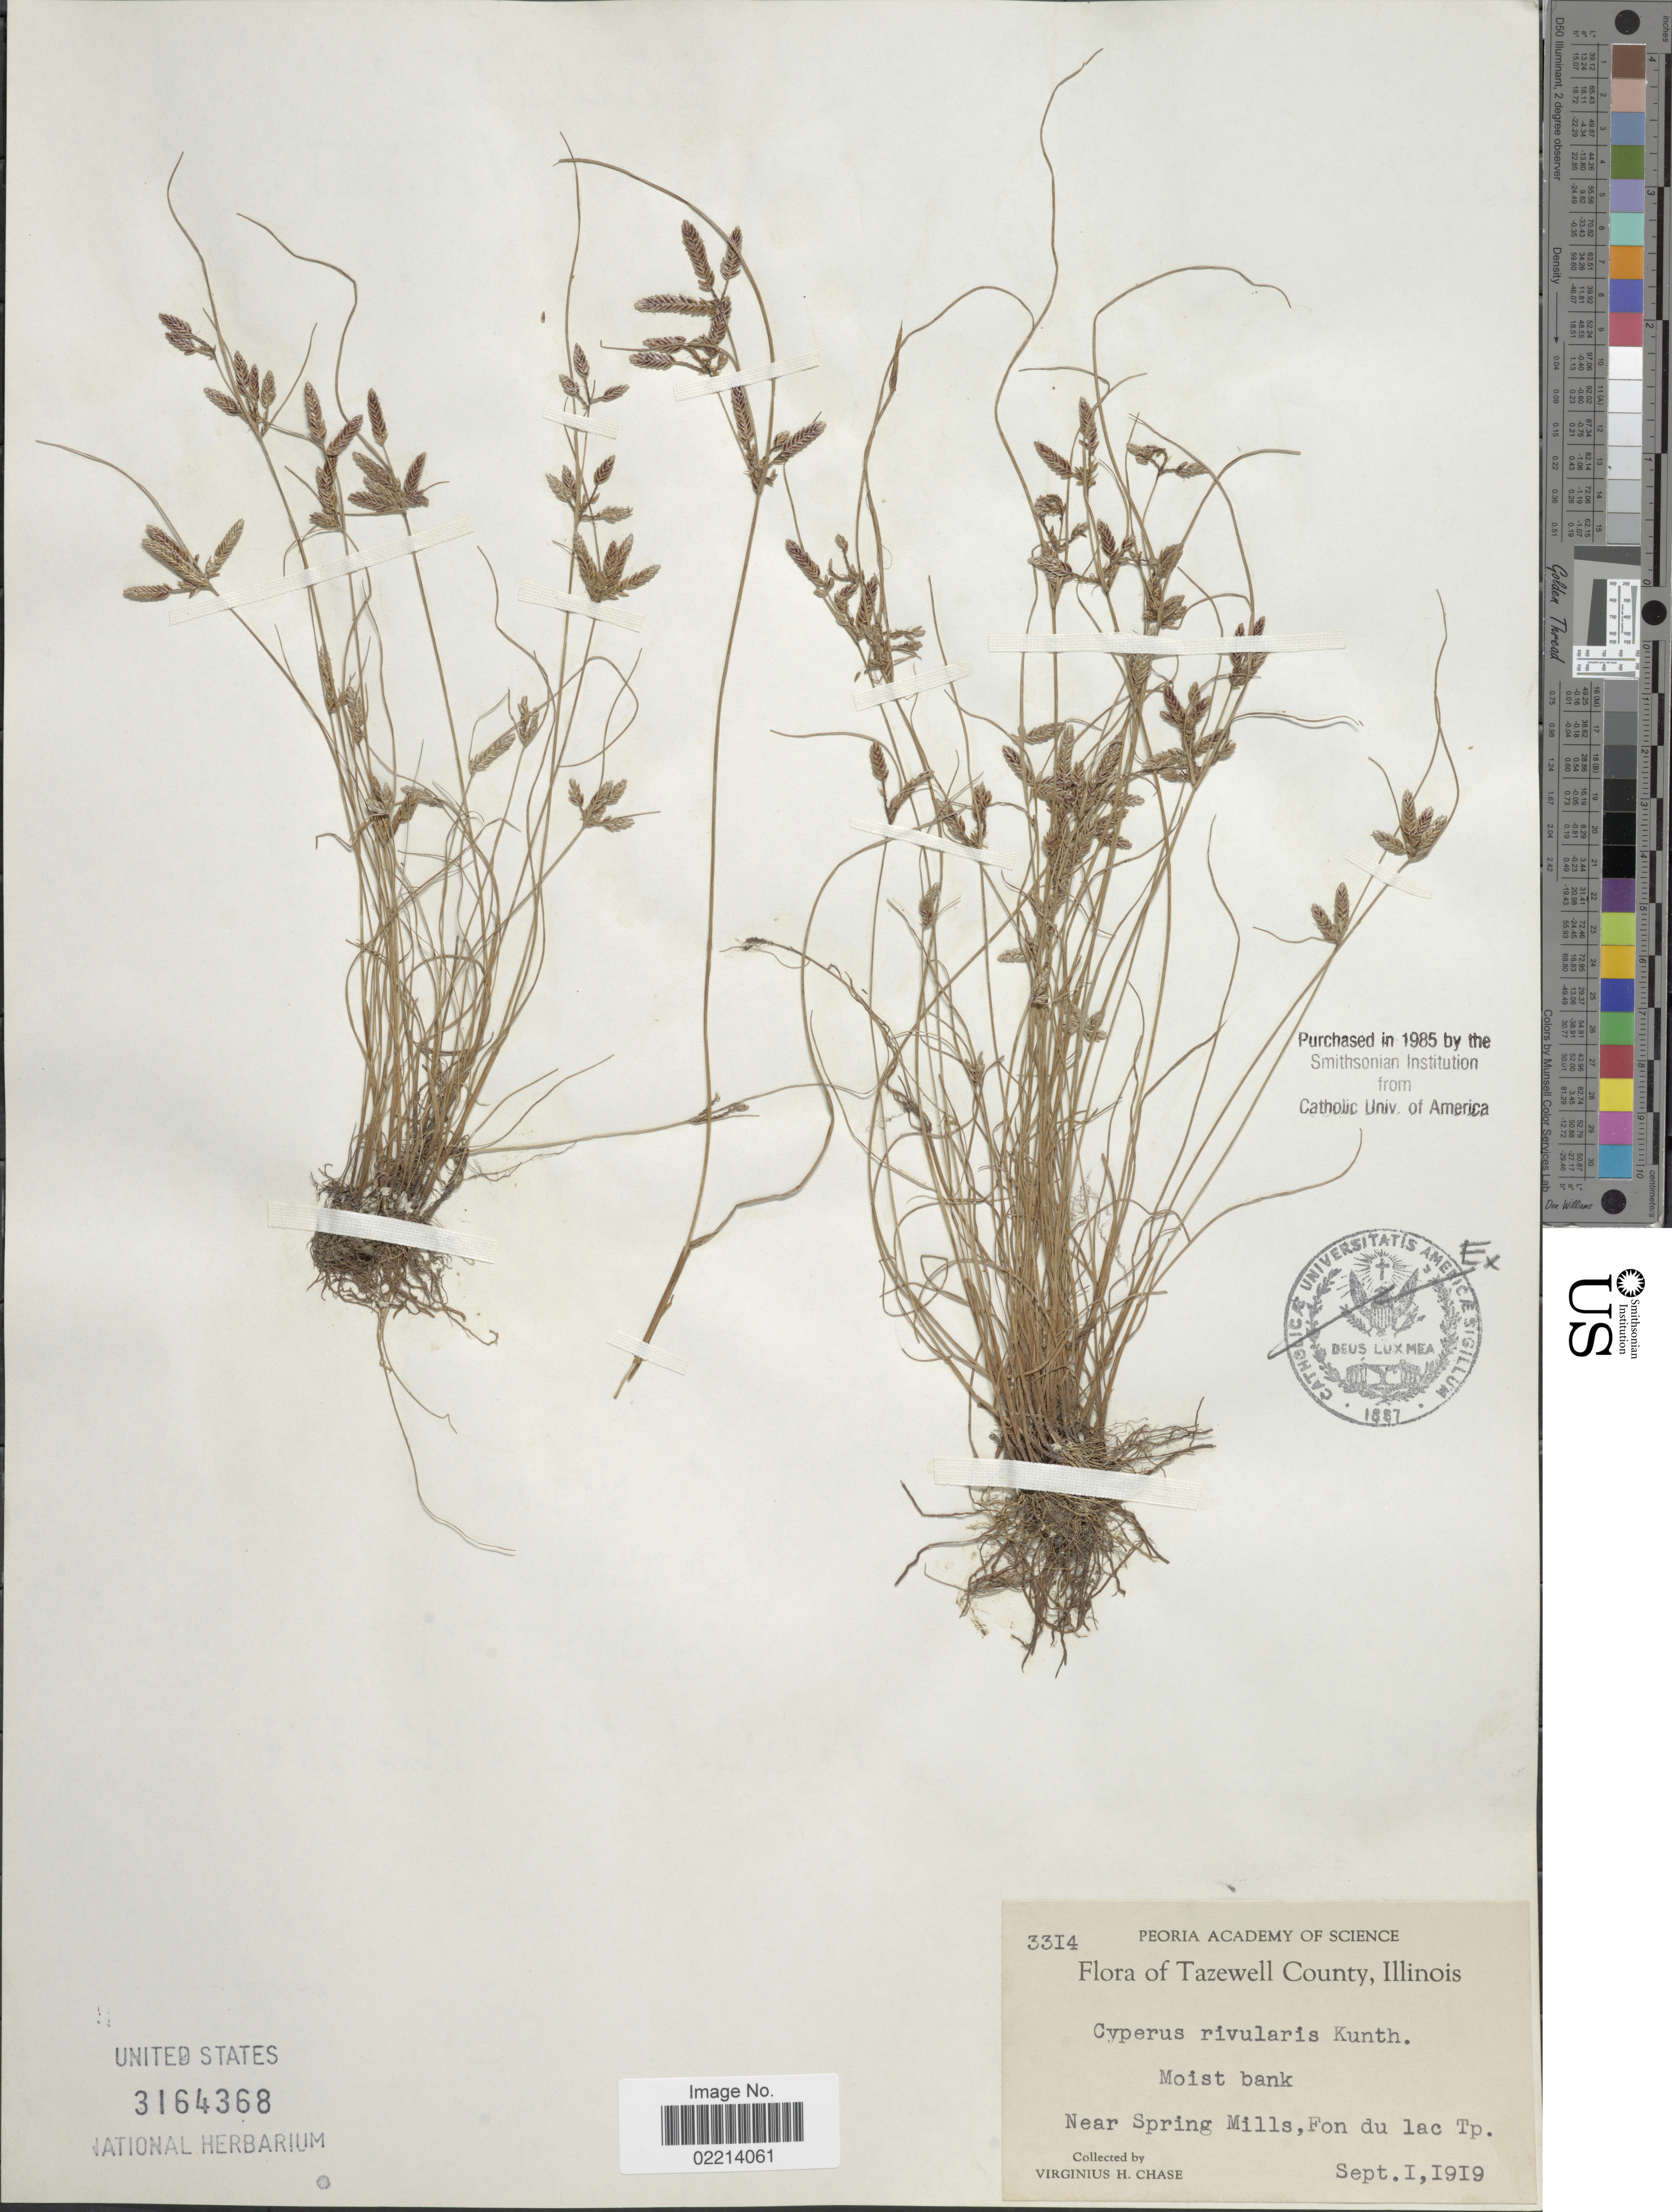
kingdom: Plantae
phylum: Tracheophyta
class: Liliopsida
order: Poales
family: Cyperaceae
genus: Cyperus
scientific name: Cyperus bipartitus Torr.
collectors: V. H. Chase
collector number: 3314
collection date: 1919-09-01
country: United States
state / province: Illinois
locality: Tazewell County. Moist bank, Near Spring Mills, Fon du lac Tp.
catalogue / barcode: US 3164368